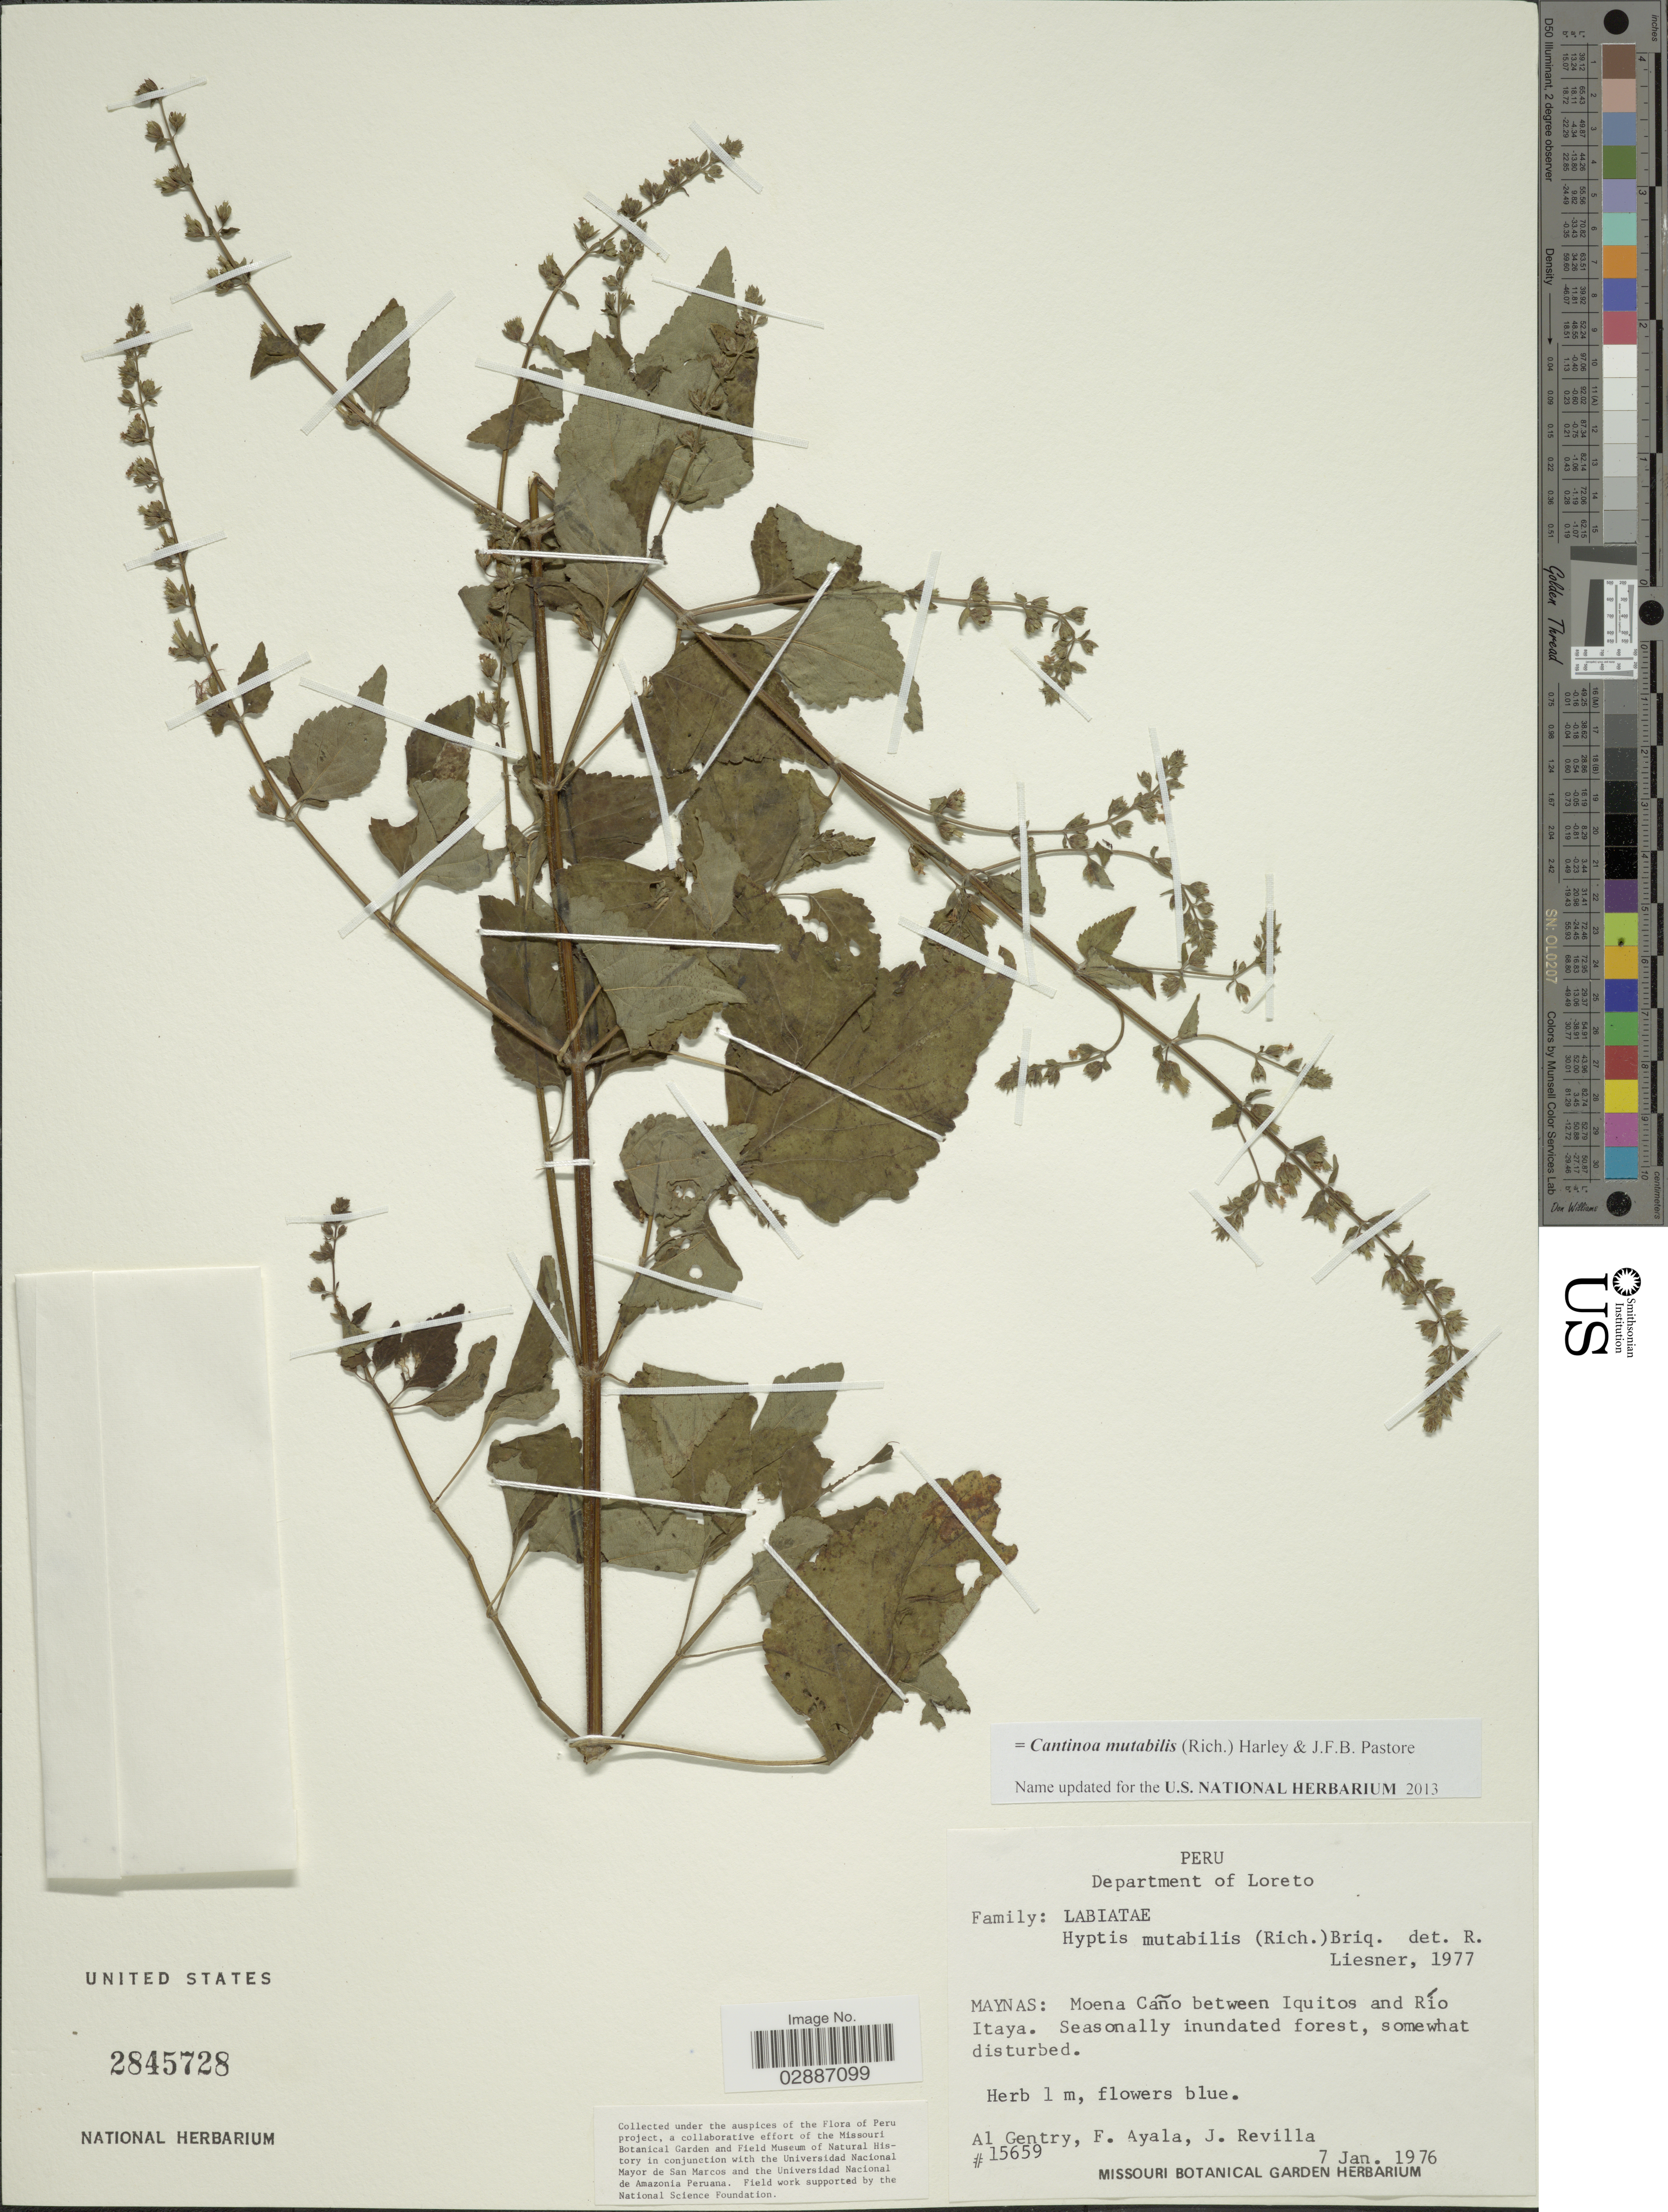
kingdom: Plantae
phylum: Tracheophyta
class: Magnoliopsida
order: Lamiales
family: Lamiaceae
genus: Cantinoa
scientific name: Cantinoa mutabilis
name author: (Epling) Harley & J.F.B. Pastore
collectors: A. H. Gentry, F. Ayala & J. Revilla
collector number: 15659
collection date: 1976-01-07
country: Peru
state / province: Loreto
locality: Department of Loreto. Maynas: Moena Caño between Iquitos and Río Itaya.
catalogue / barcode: US 2845728